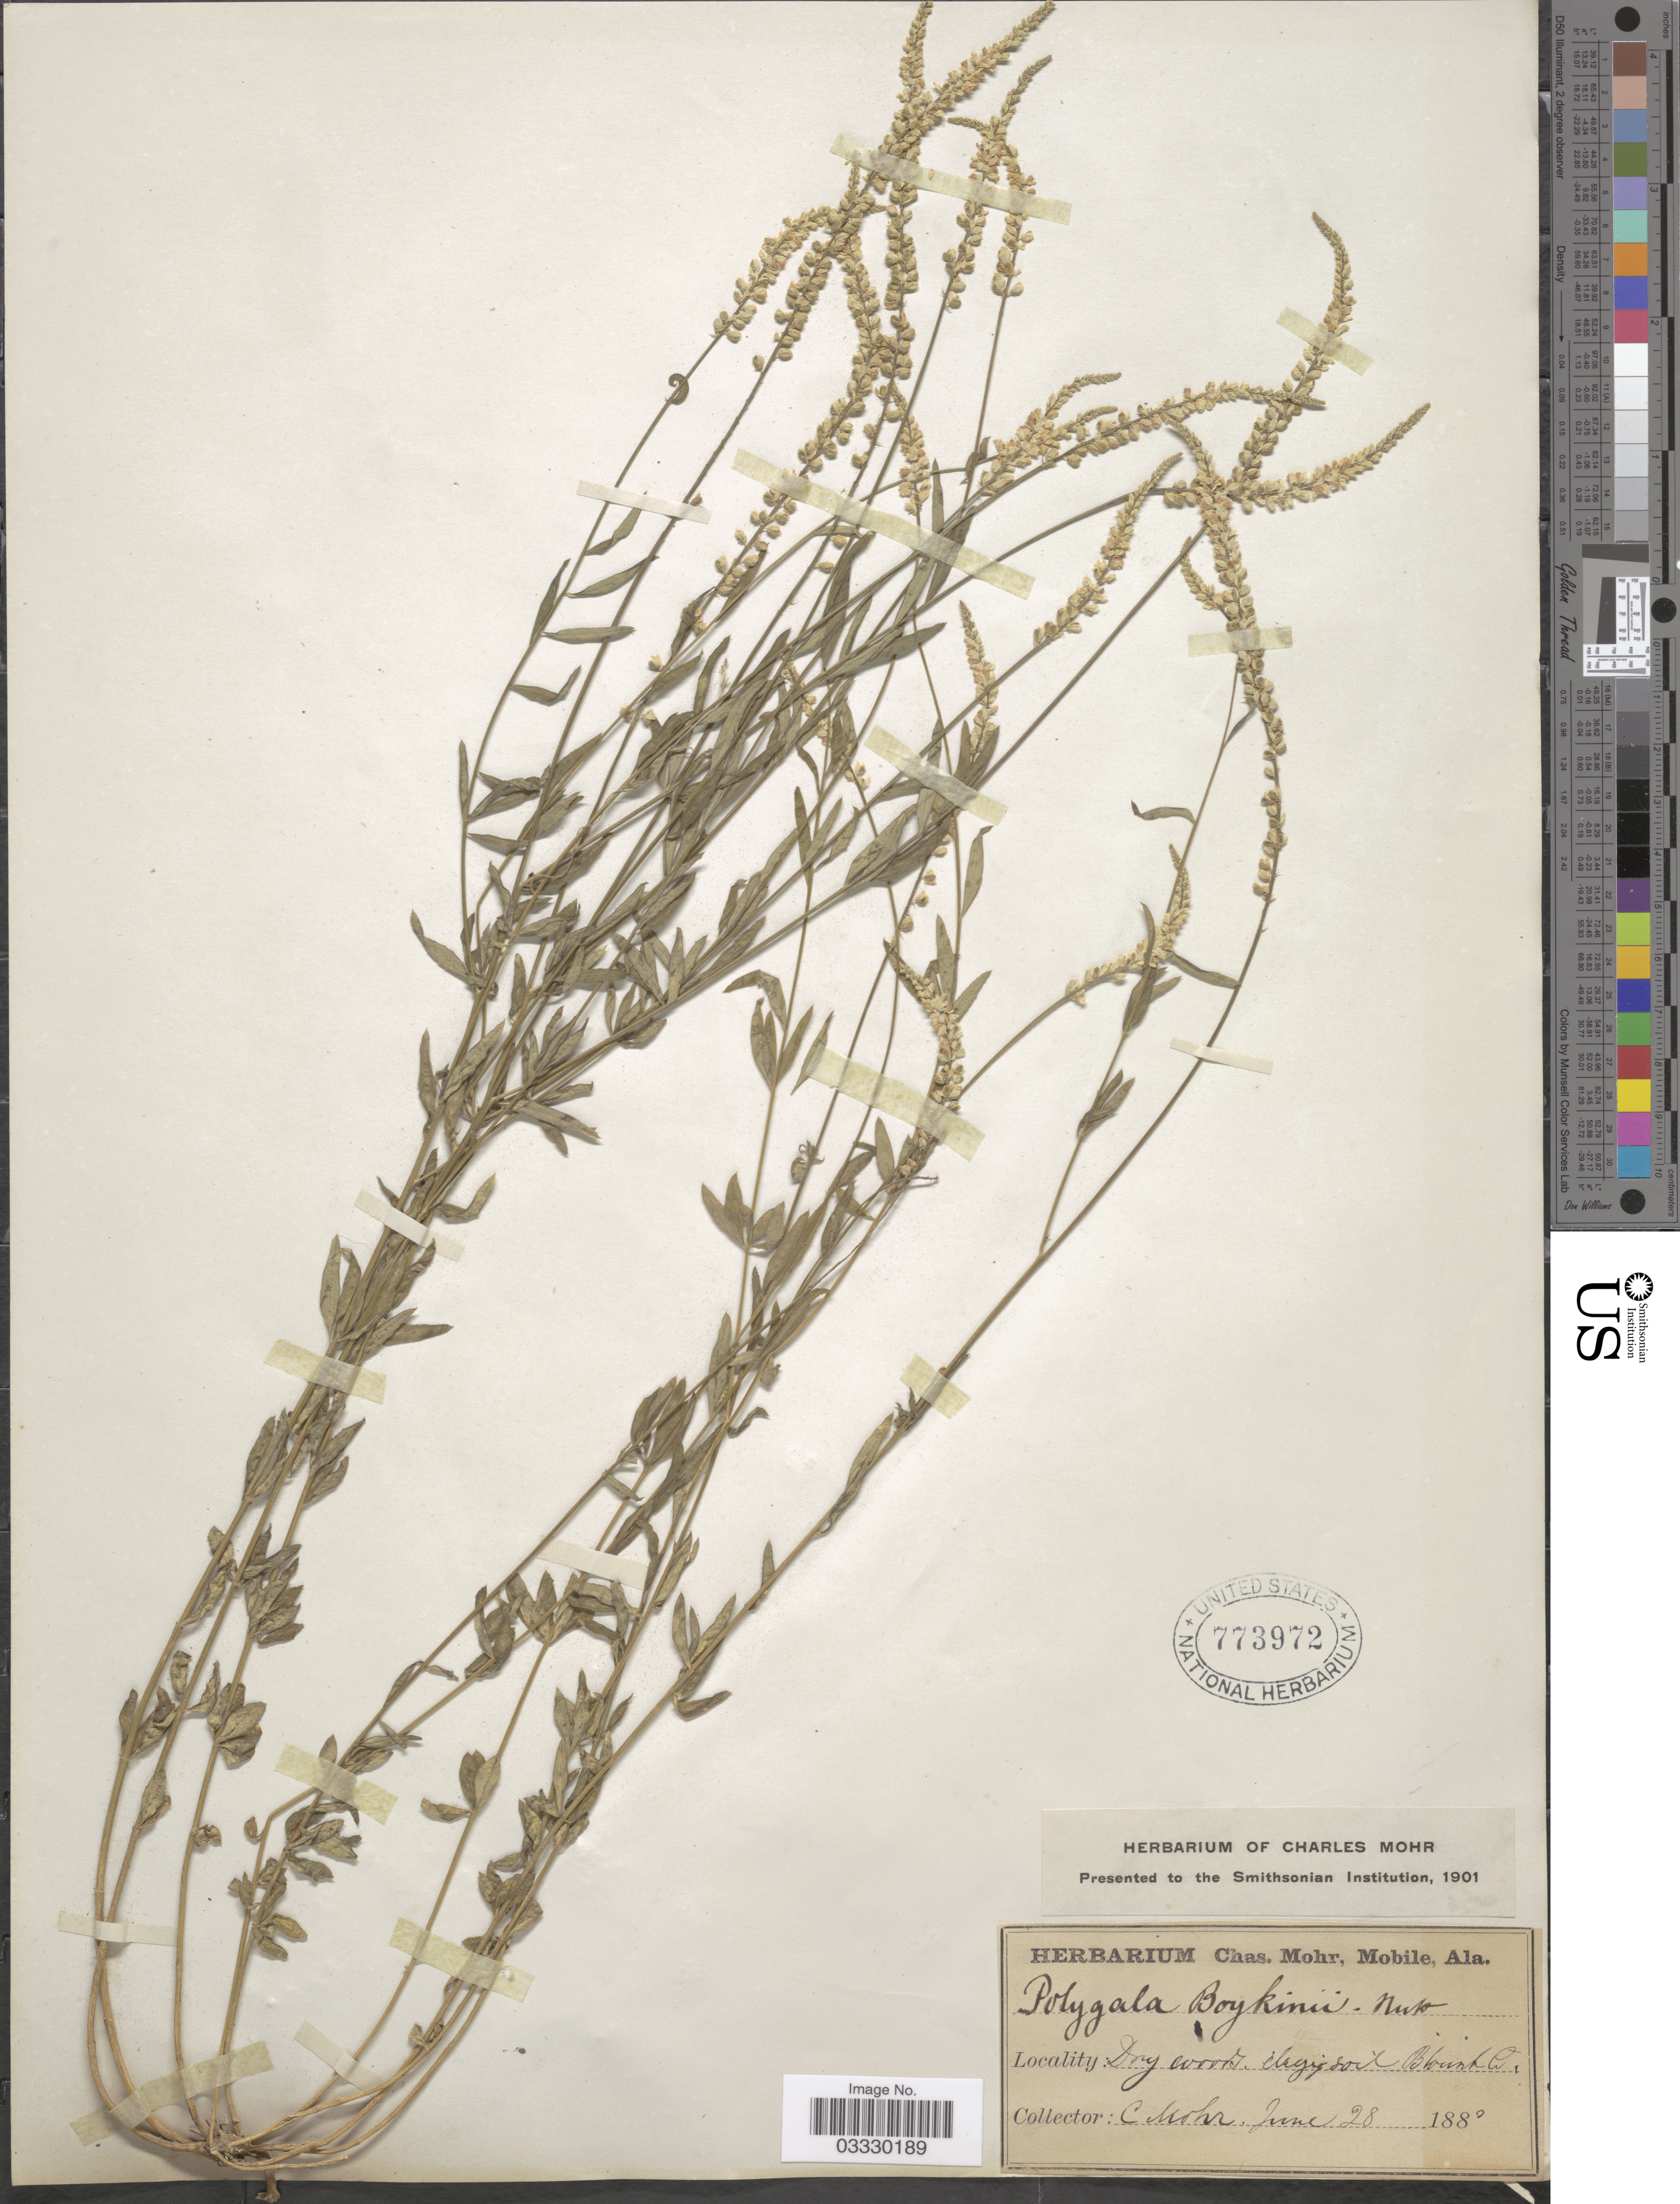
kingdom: Plantae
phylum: Tracheophyta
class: Magnoliopsida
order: Fabales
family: Polygalaceae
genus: Polygala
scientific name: Polygala boykinii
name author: Nutt.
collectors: Mohr, C. T. (herbarium)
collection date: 1880-06-28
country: United States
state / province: Alabama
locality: Blount Co.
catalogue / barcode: US 773972